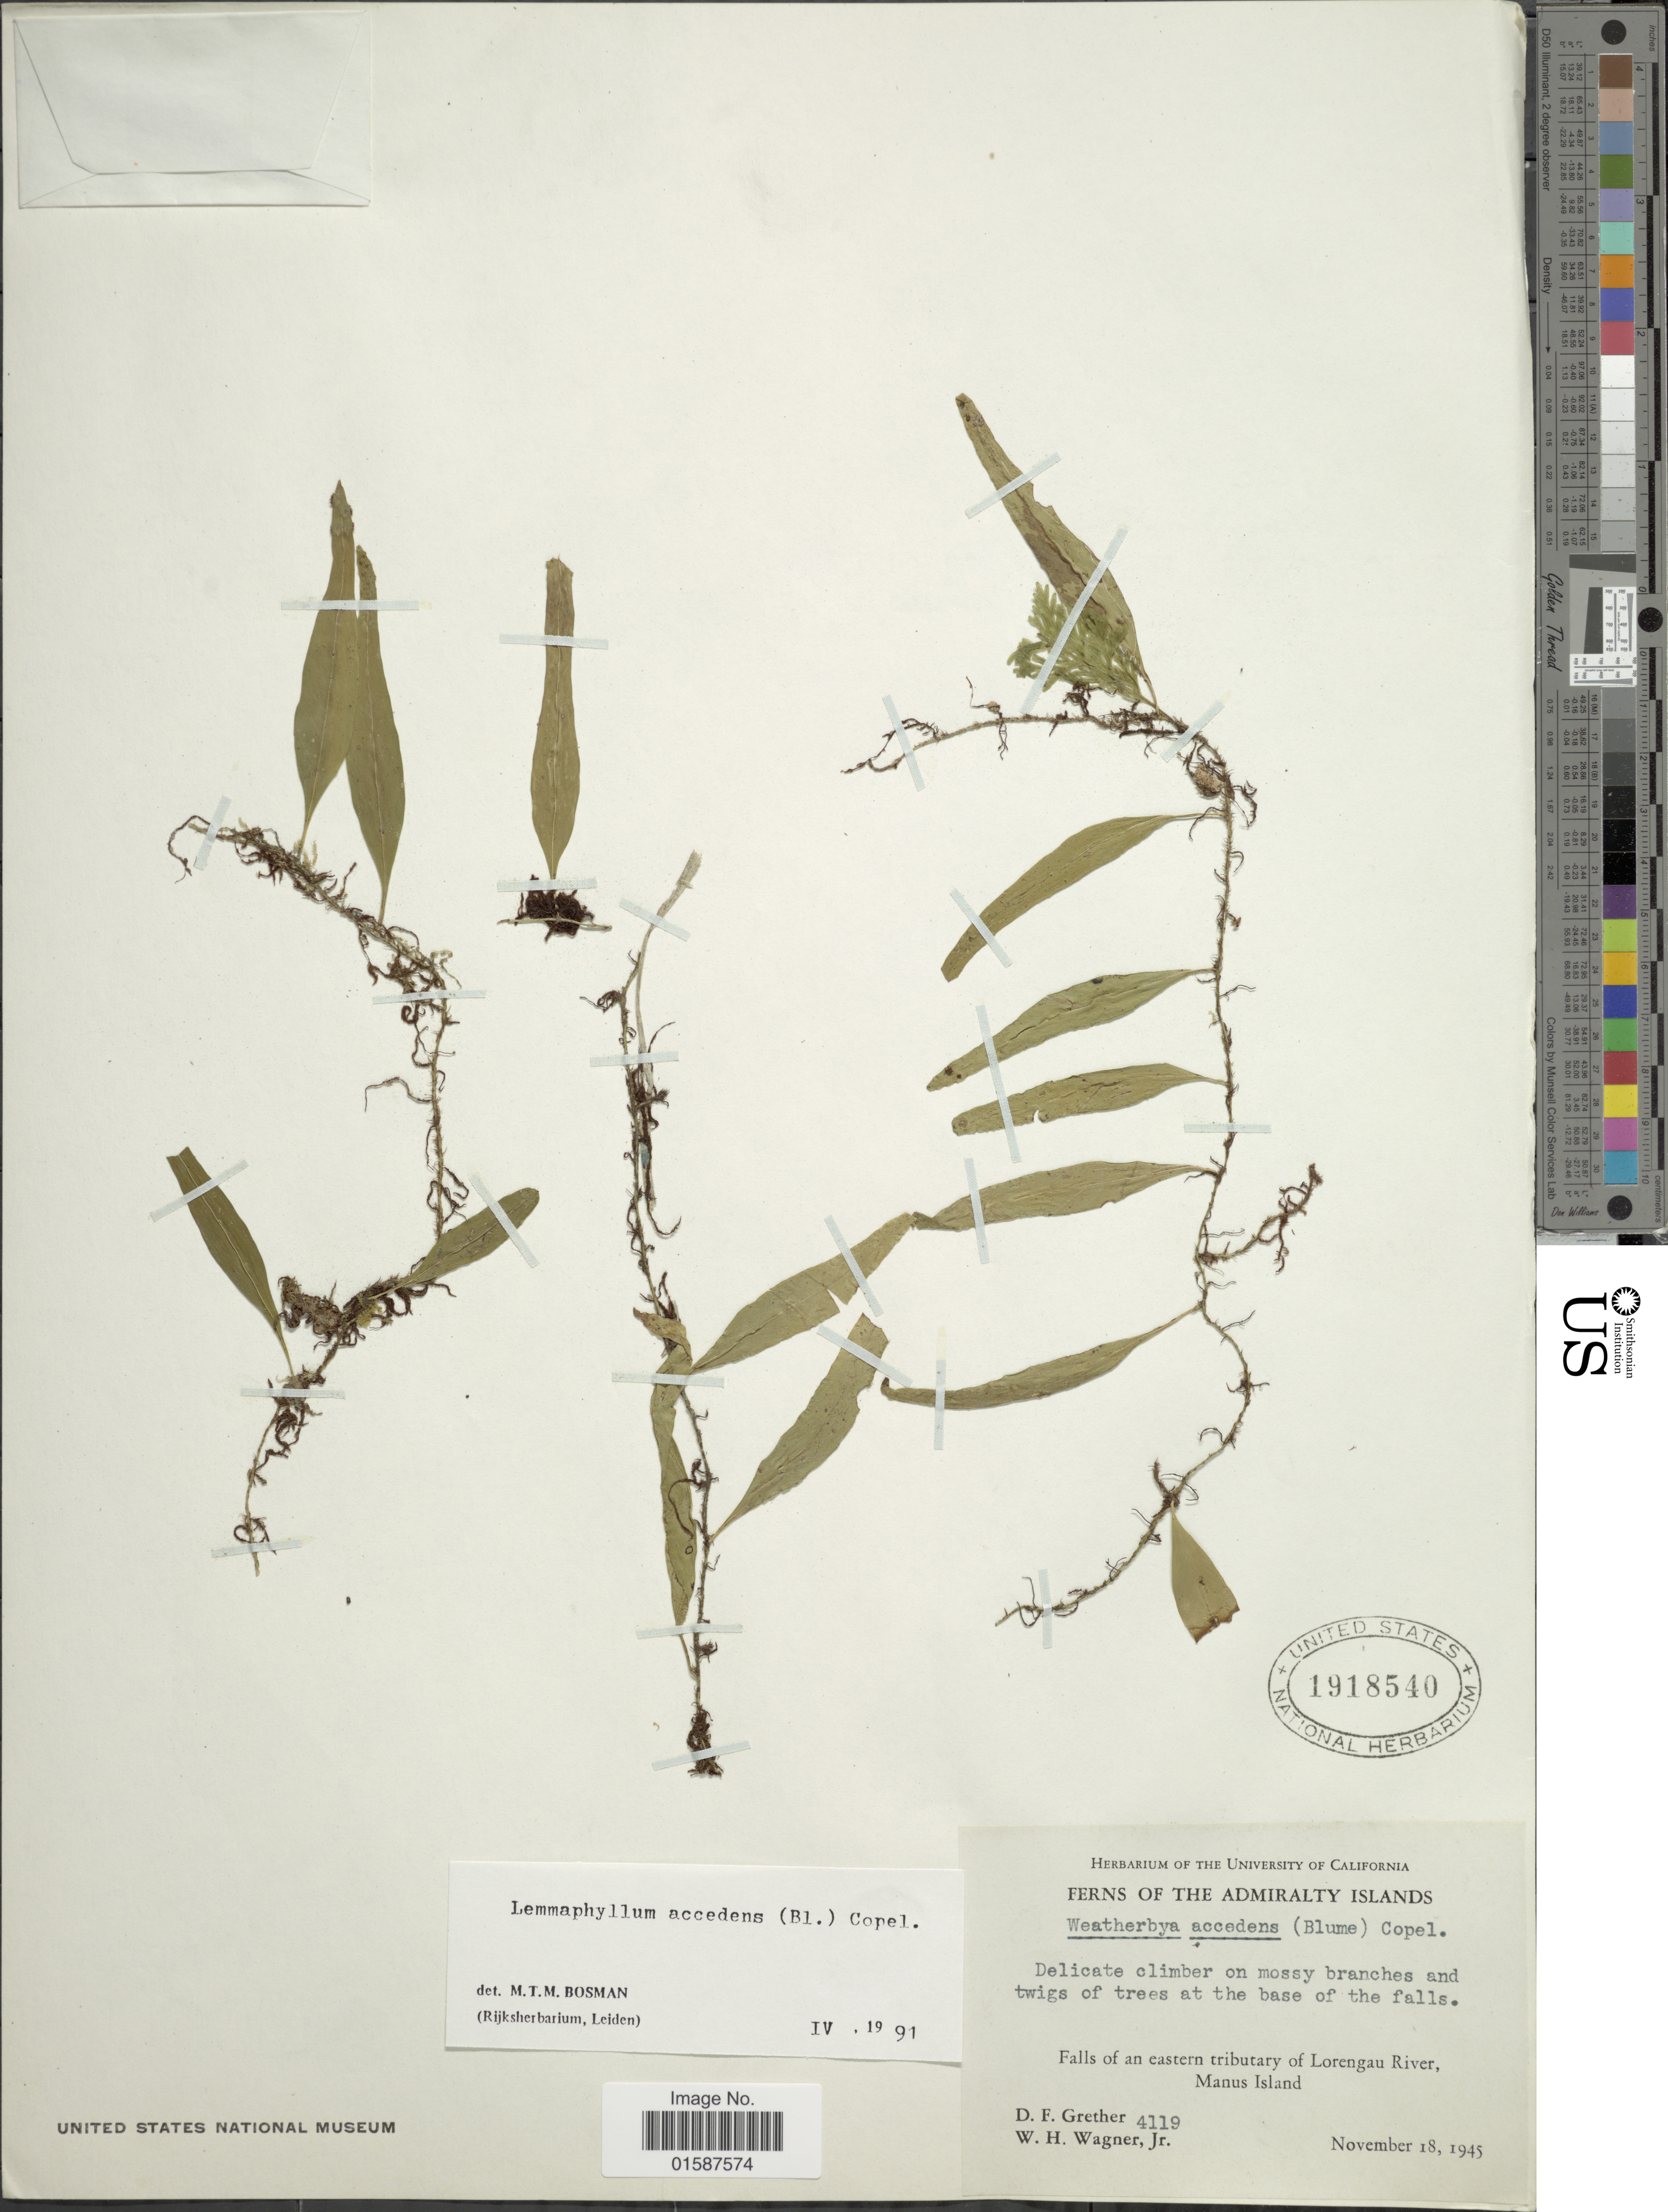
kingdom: Plantae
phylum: Tracheophyta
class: Polypodiopsida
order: Polypodiales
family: Polypodiaceae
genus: Lemmaphyllum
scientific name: Lemmaphyllum accedens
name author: (Blume) Donk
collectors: D. F. Grether & W. H. Wagner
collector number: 4119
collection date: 1945-11-18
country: Papua New Guinea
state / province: Manus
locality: Admiralty Islands, falls of an eastern tributary of Lorengau River, Manus Island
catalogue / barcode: US 1918540